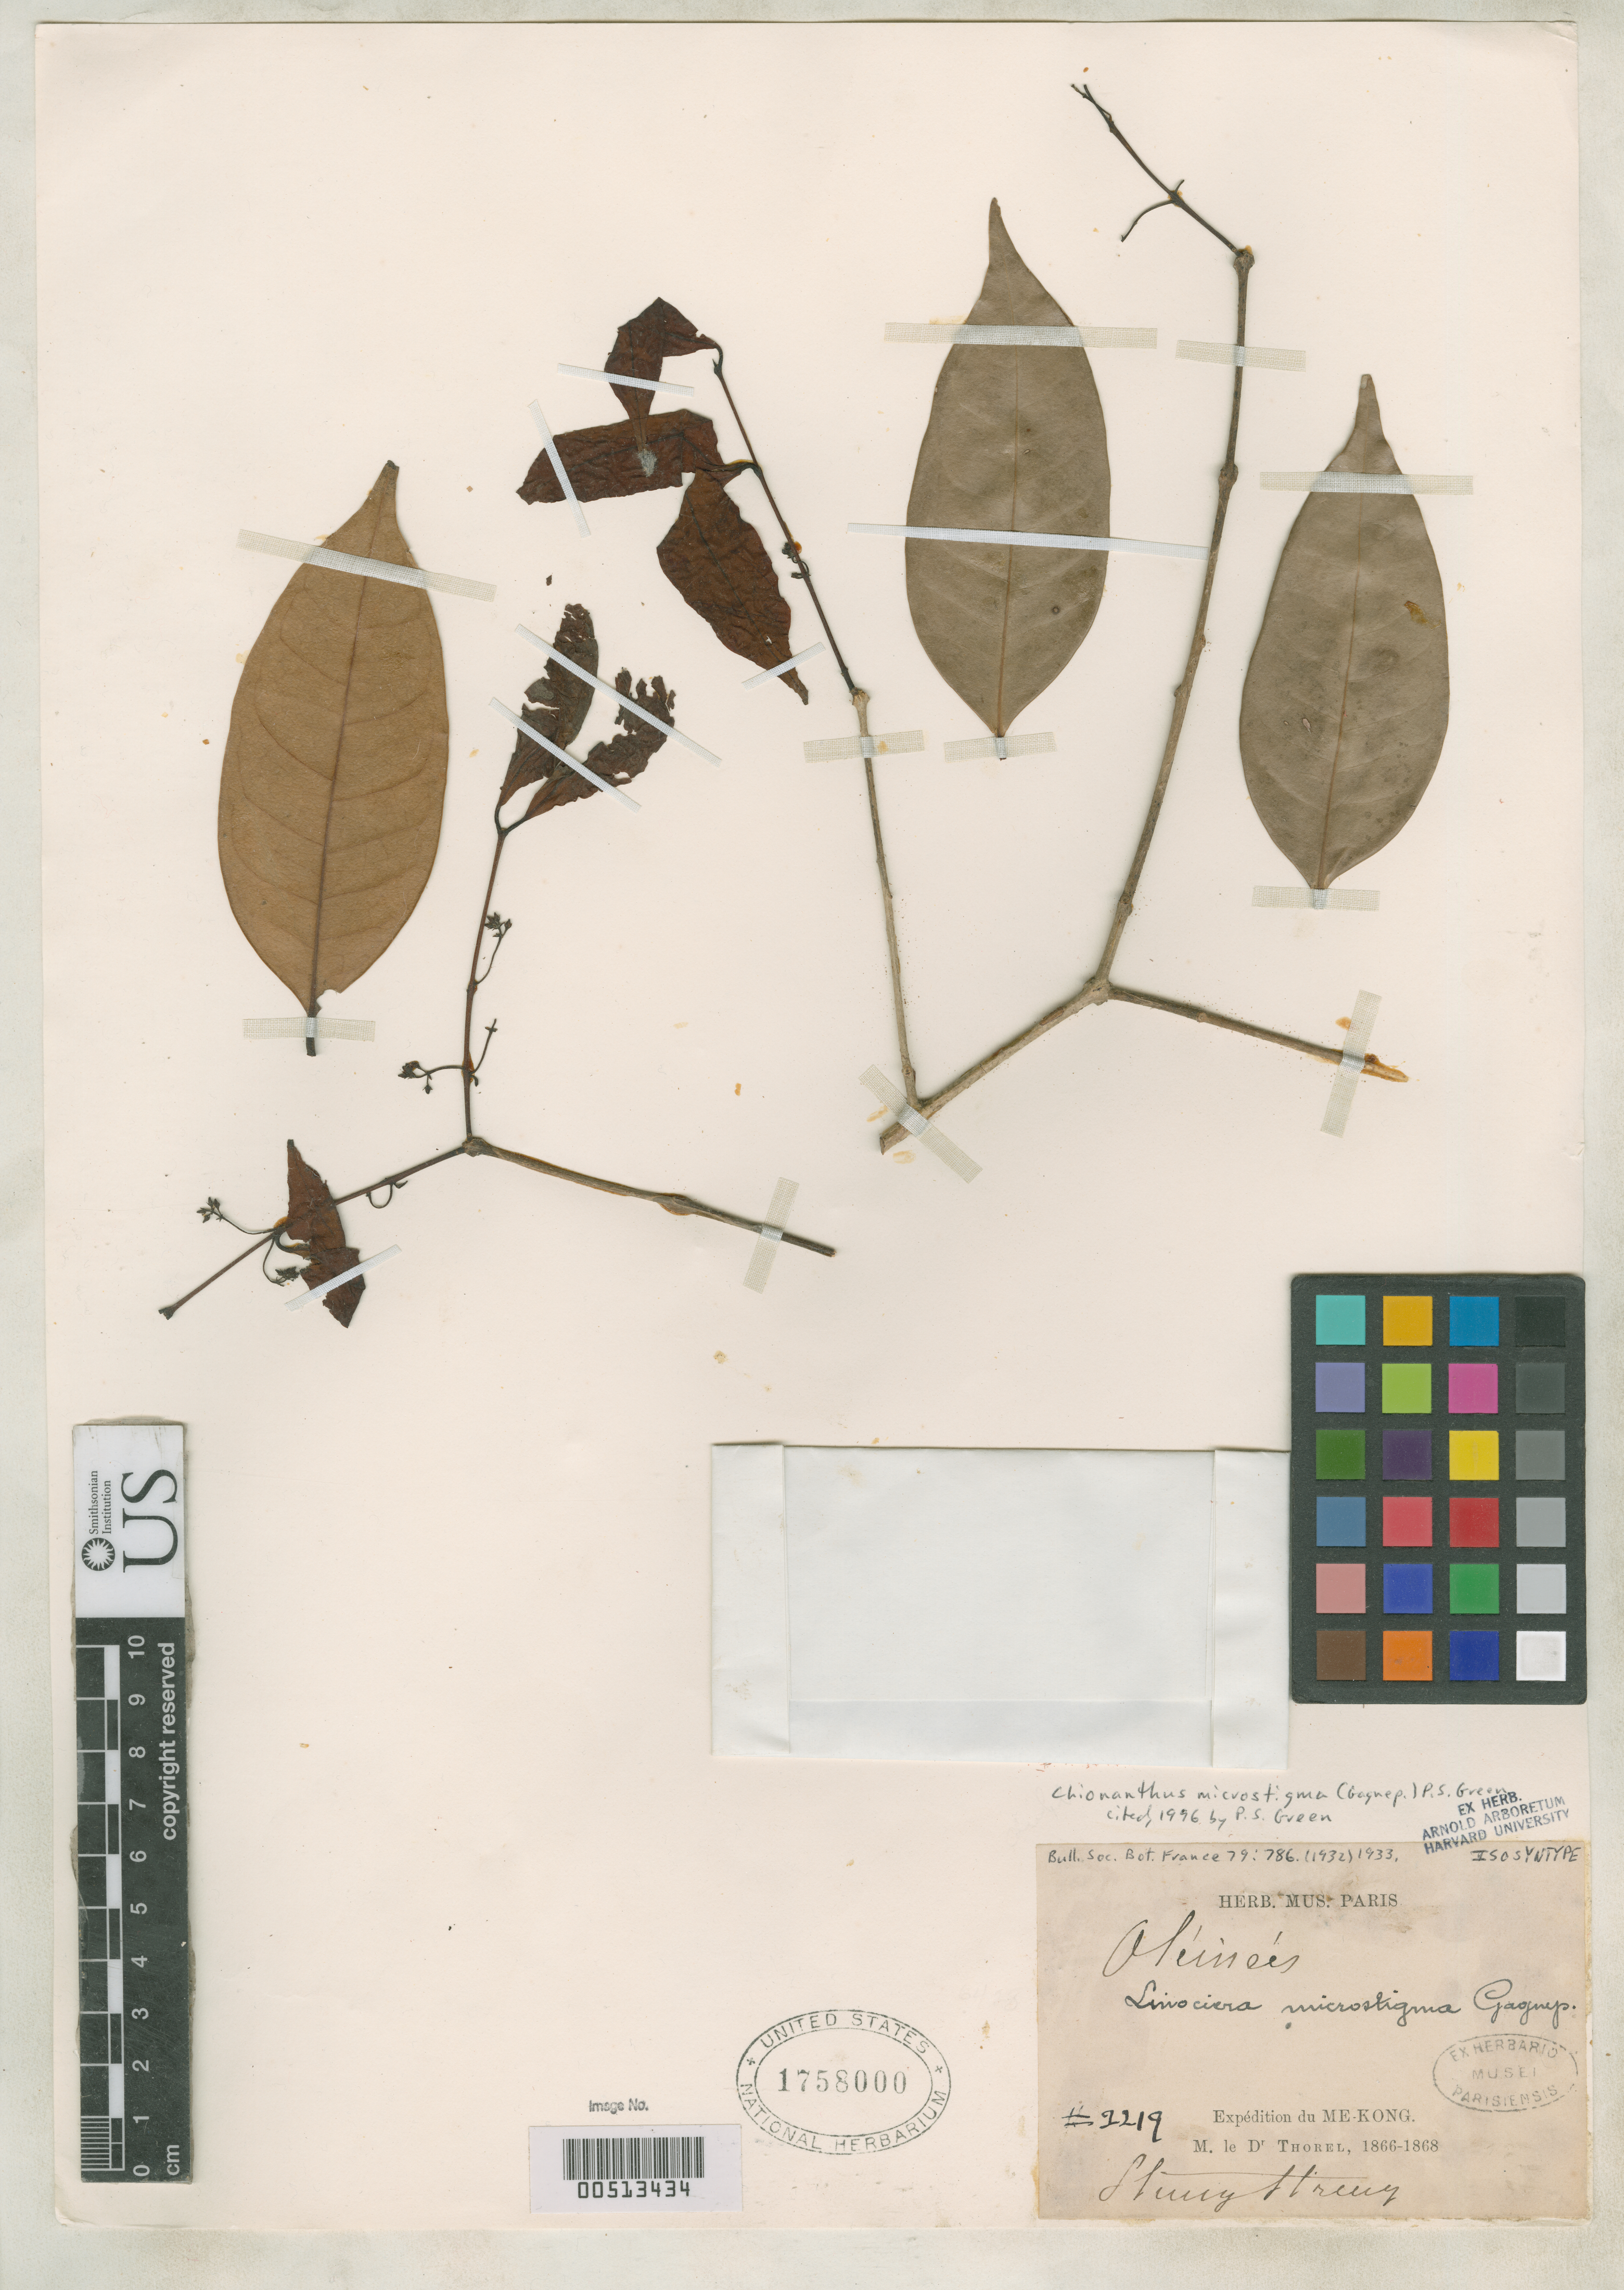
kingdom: Plantae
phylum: Tracheophyta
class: Magnoliopsida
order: Lamiales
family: Oleaceae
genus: Linociera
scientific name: Linociera microstigma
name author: Gagnep.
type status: Isosyntype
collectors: C. Thorel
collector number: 2219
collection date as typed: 1866 to -- --- 1868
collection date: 1866/1868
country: Vietnam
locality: Me-kong.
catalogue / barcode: US 1758000